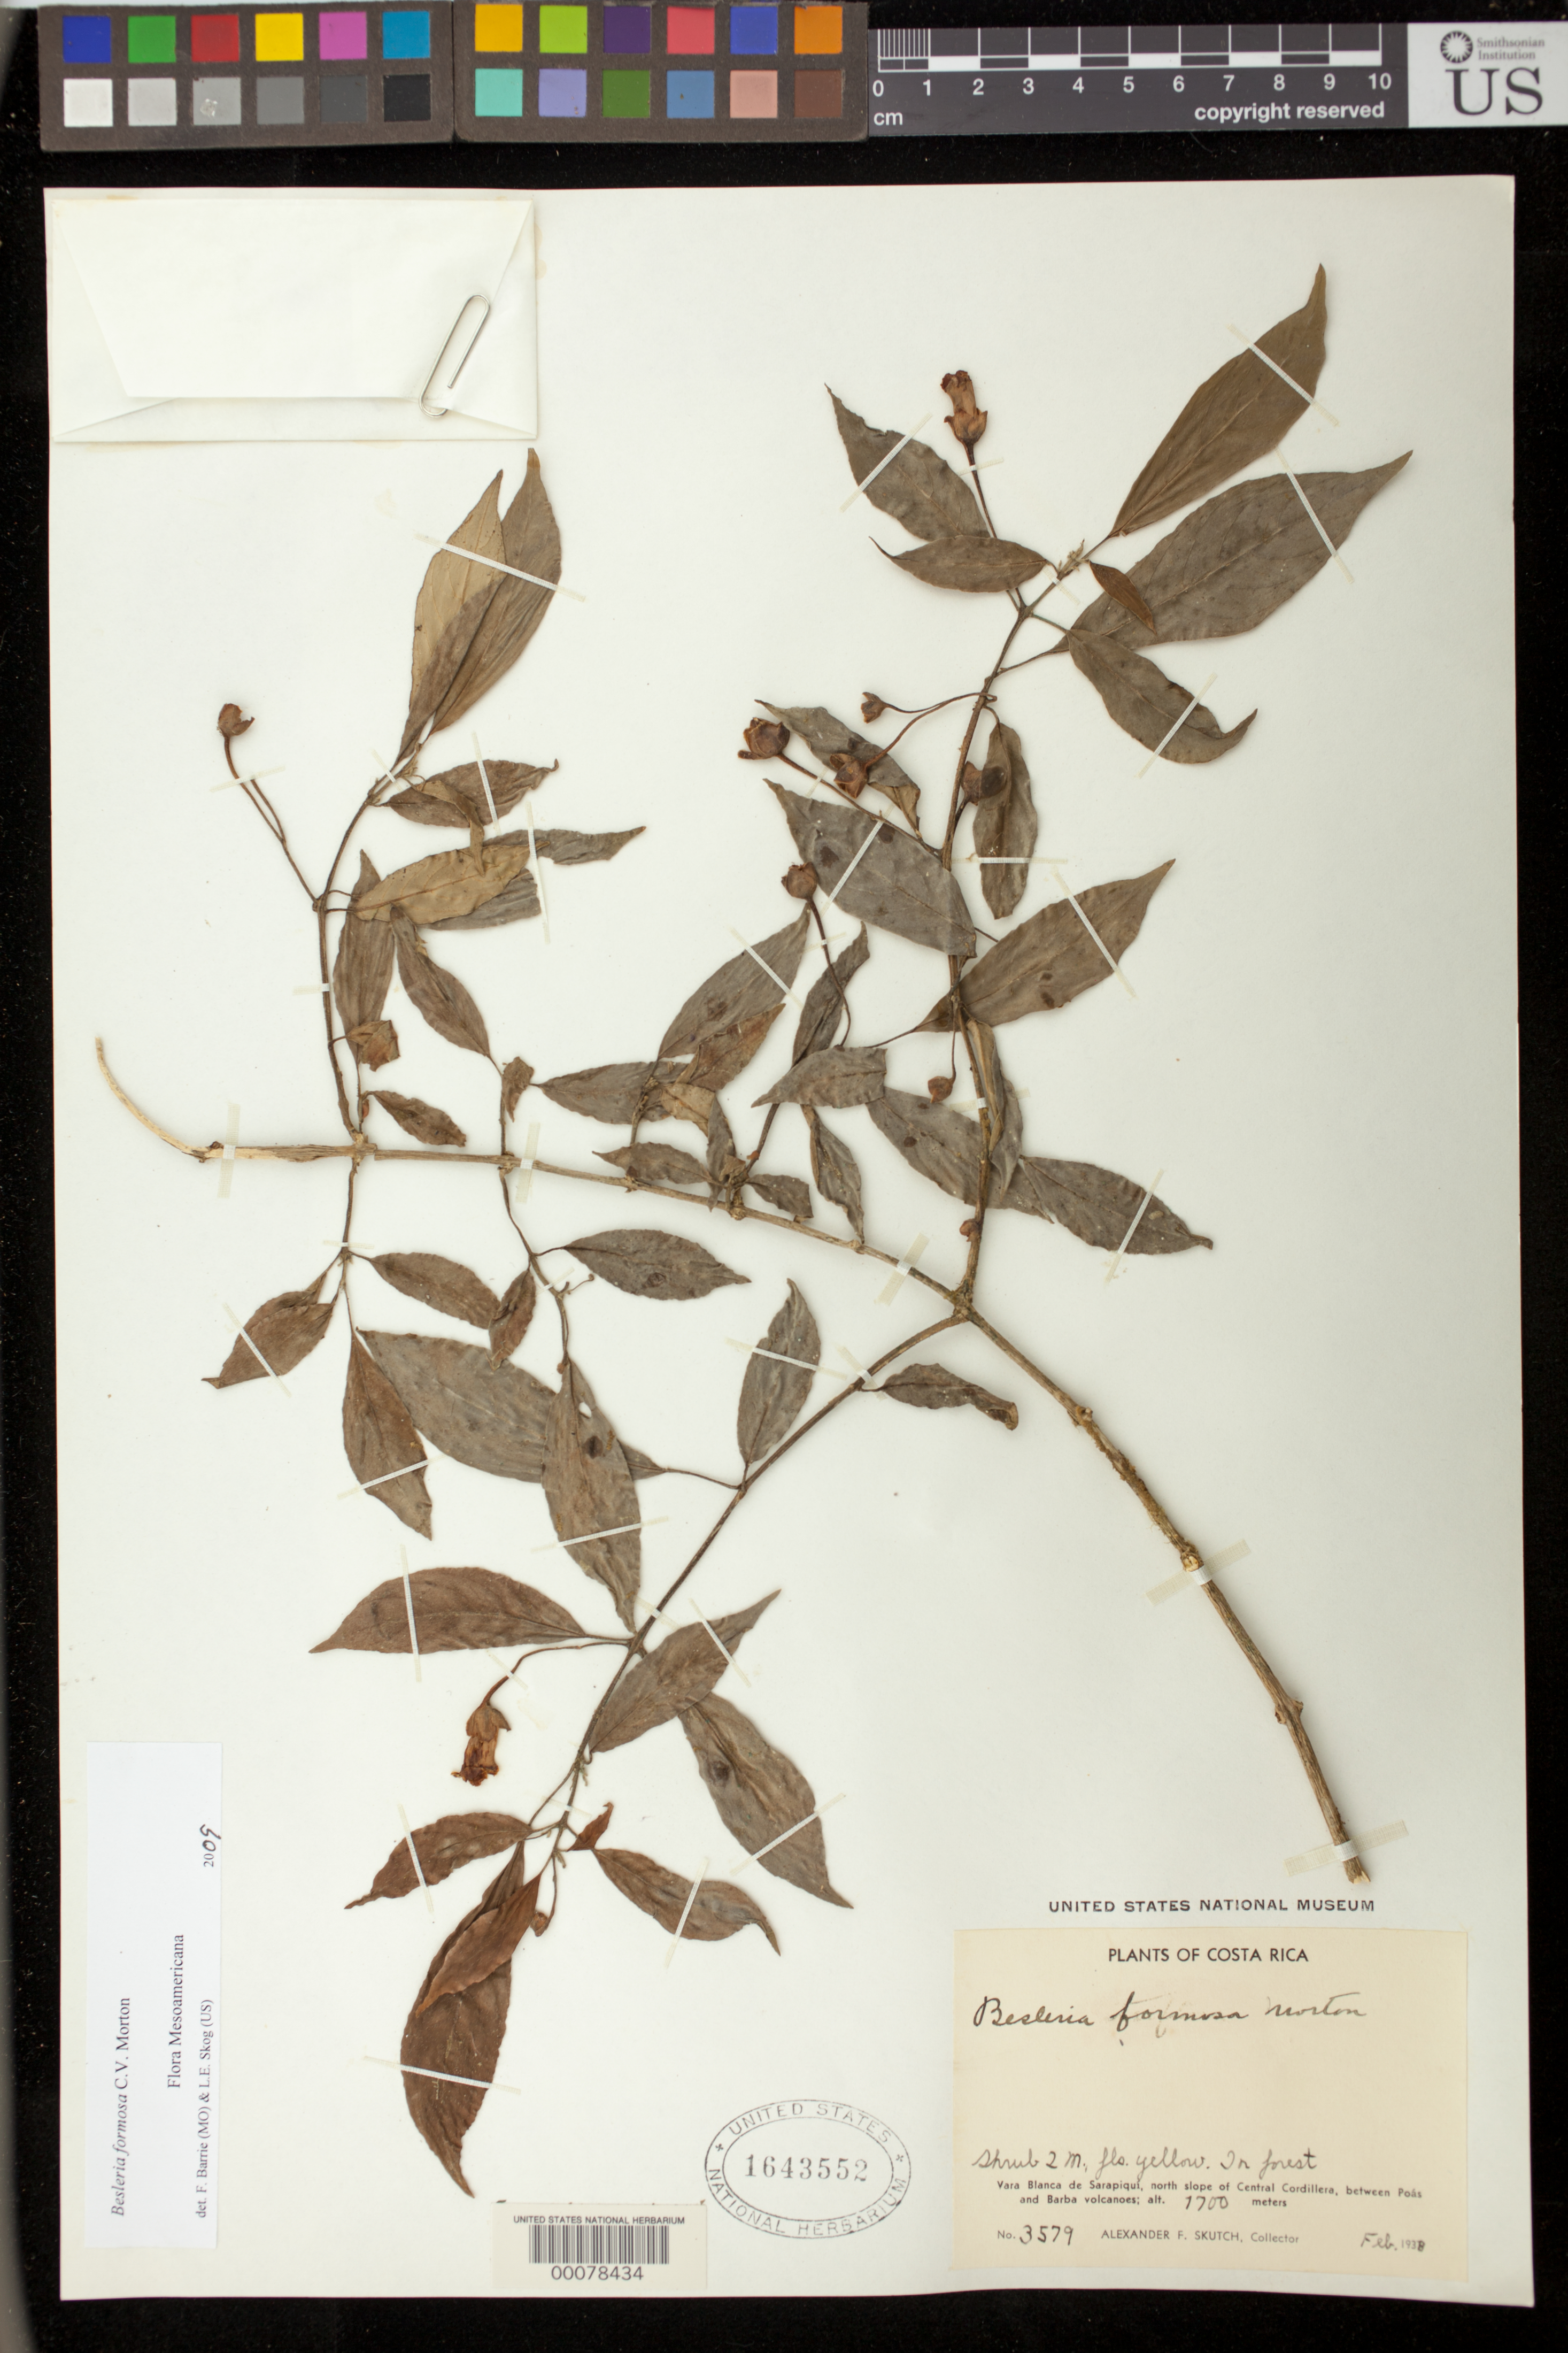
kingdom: Plantae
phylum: Tracheophyta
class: Magnoliopsida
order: Lamiales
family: Gesneriaceae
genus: Besleria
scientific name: Besleria amabilis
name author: C.V. Morton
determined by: Skog, Laurence E.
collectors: A. F. Skutch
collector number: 3579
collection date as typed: Feb 1938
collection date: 1938-02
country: Costa Rica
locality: Vara Blanca de Sarapiqui, N slope of Central Cordillera, between Poas and Barba volcanoes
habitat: Forest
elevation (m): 1700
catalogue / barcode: US 1643552